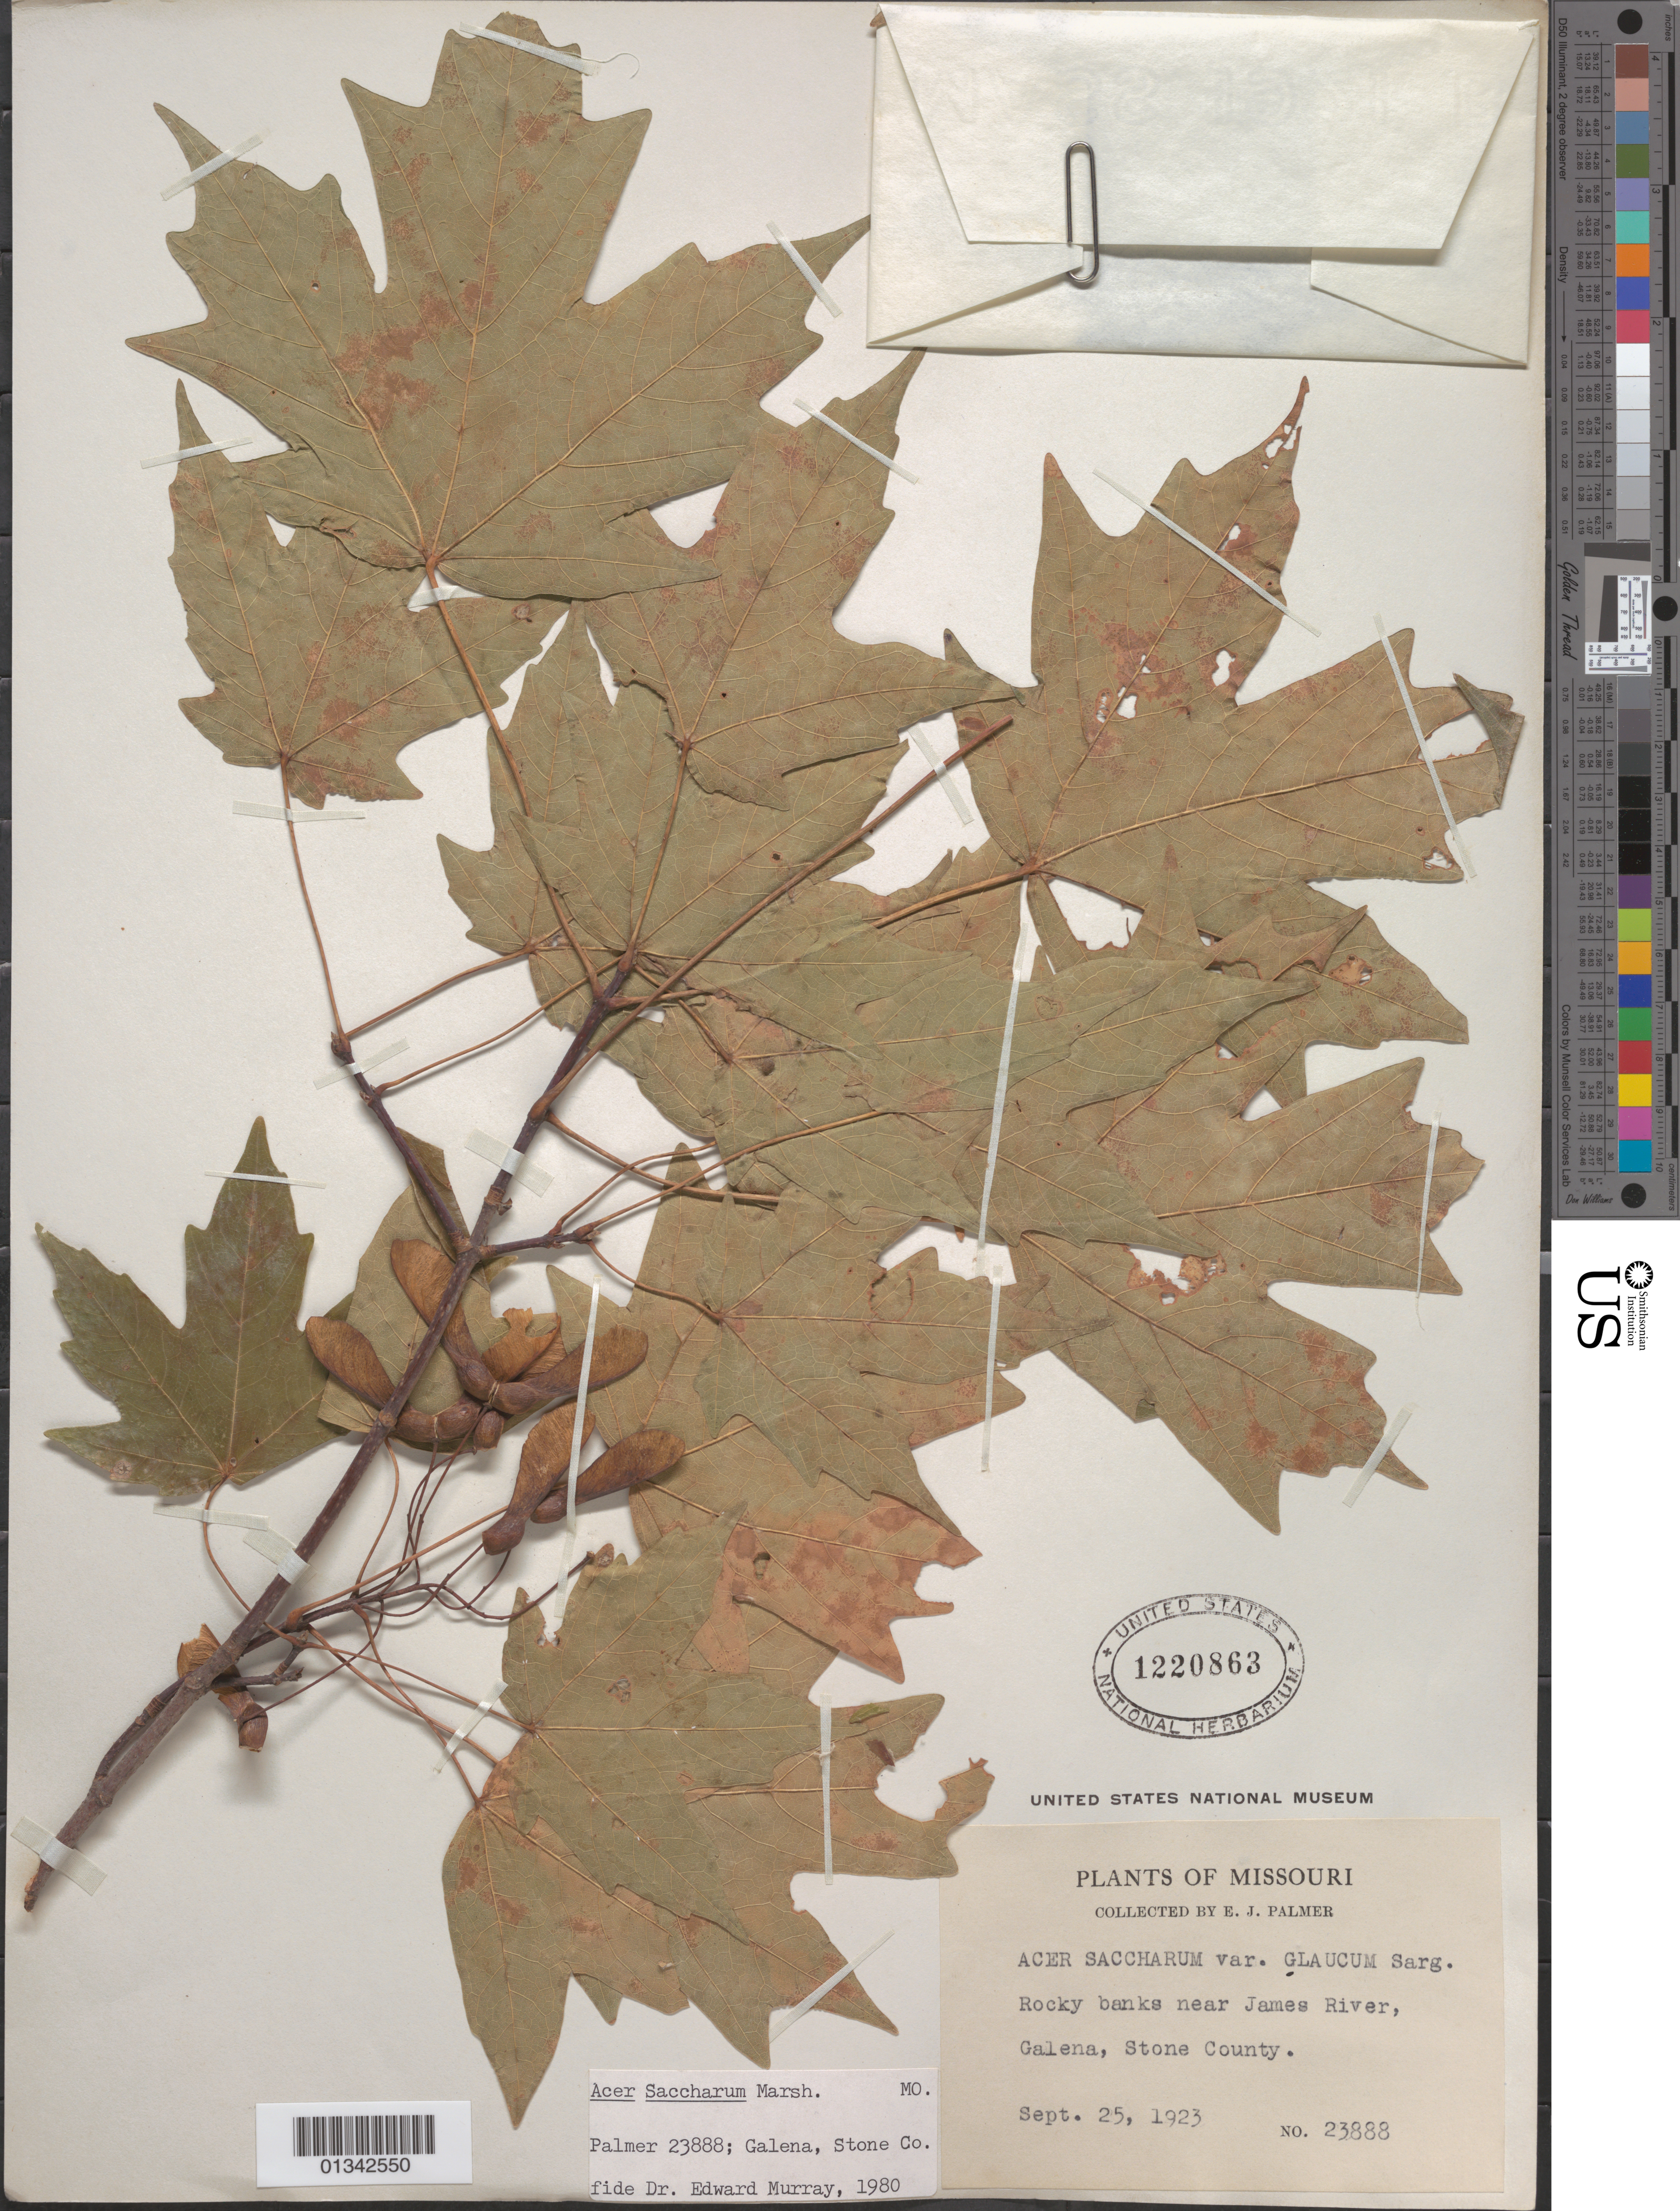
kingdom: Plantae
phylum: Tracheophyta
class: Magnoliopsida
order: Sapindales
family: Sapindaceae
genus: Acer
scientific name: Acer saccharum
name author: Marshall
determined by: Murray, Edward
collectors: E. J. Palmer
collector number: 23888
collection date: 1923-09-25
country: United States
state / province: Missouri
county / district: Stone County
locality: James River, Galena, Stone County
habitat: Rocky banks near river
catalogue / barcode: US 1220863